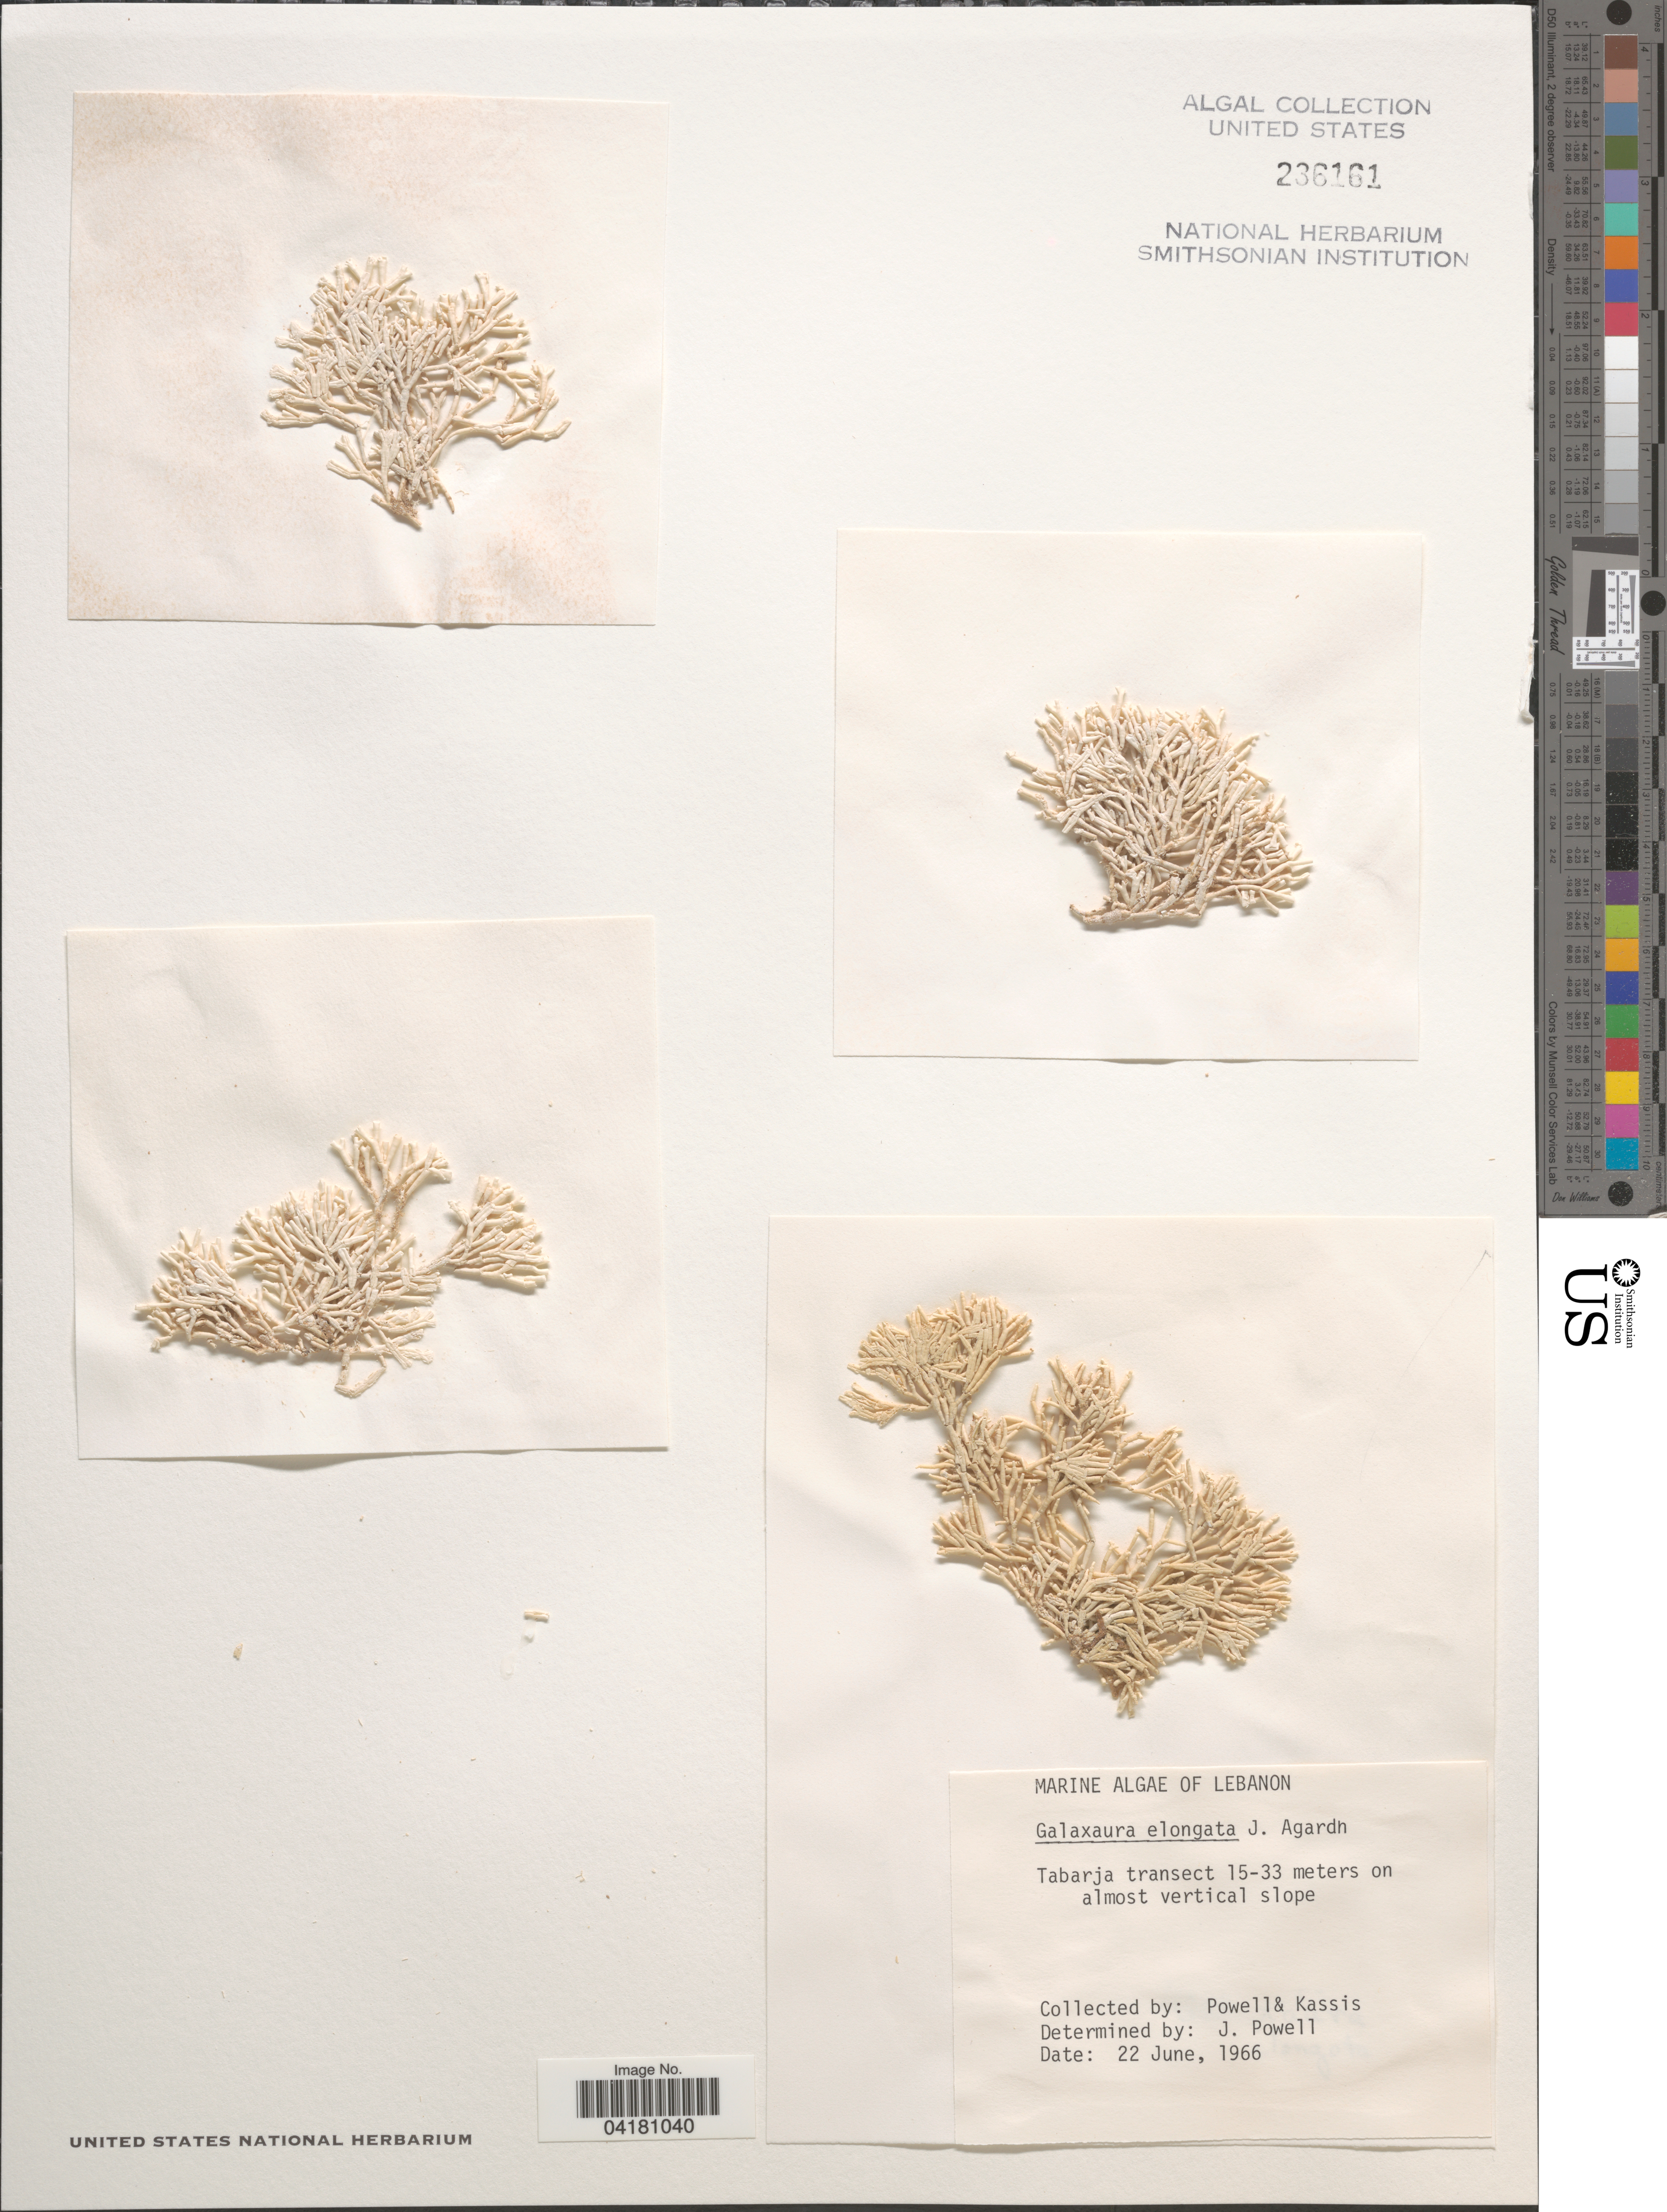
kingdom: Plantae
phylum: Rhodophyta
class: Florideophyceae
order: Nemaliales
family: Galaxauraceae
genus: Galaxaura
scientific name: Galaxaura elongata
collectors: -. Powell & Kassis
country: Lebanon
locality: Tabarja transect 15-33 meters on almost vertical slope.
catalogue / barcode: US 236161